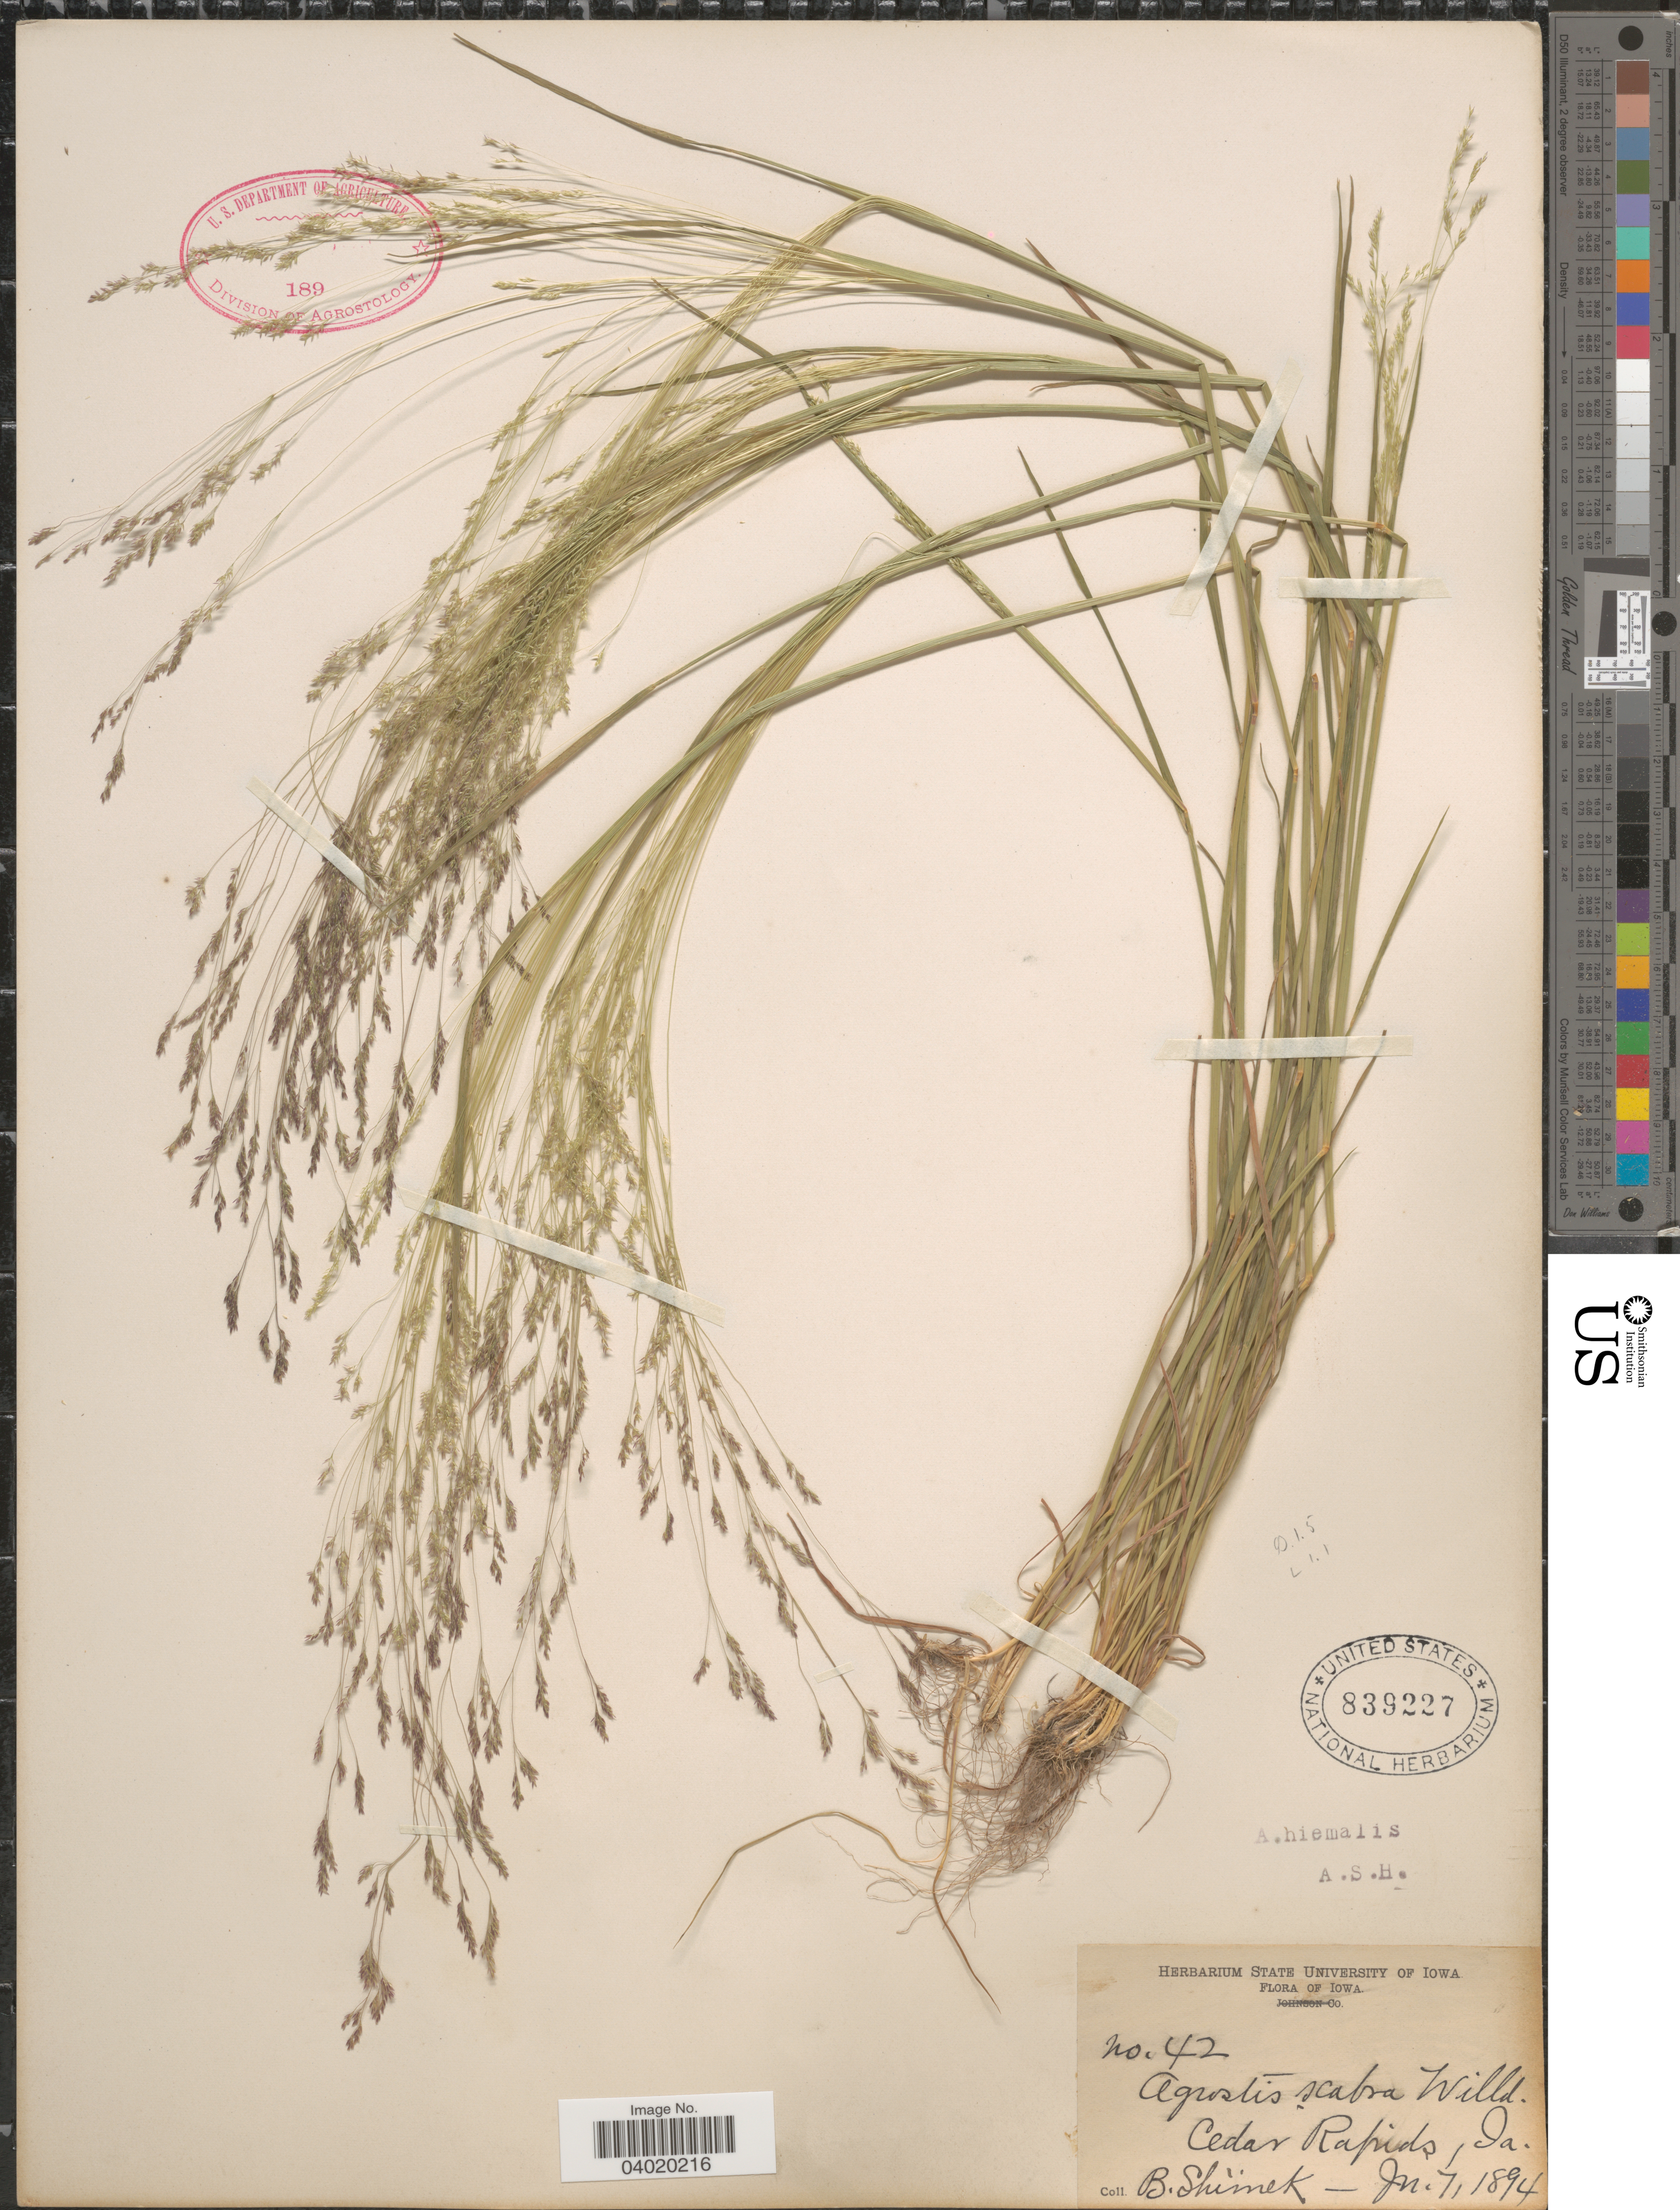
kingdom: Plantae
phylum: Tracheophyta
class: Liliopsida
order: Poales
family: Poaceae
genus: Agrostis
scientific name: Agrostis hyemalis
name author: (Walter) Britton et al.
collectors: B. Shimek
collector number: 42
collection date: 1894-06-07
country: United States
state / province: Iowa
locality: Cedar Rapids.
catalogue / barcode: US 839227